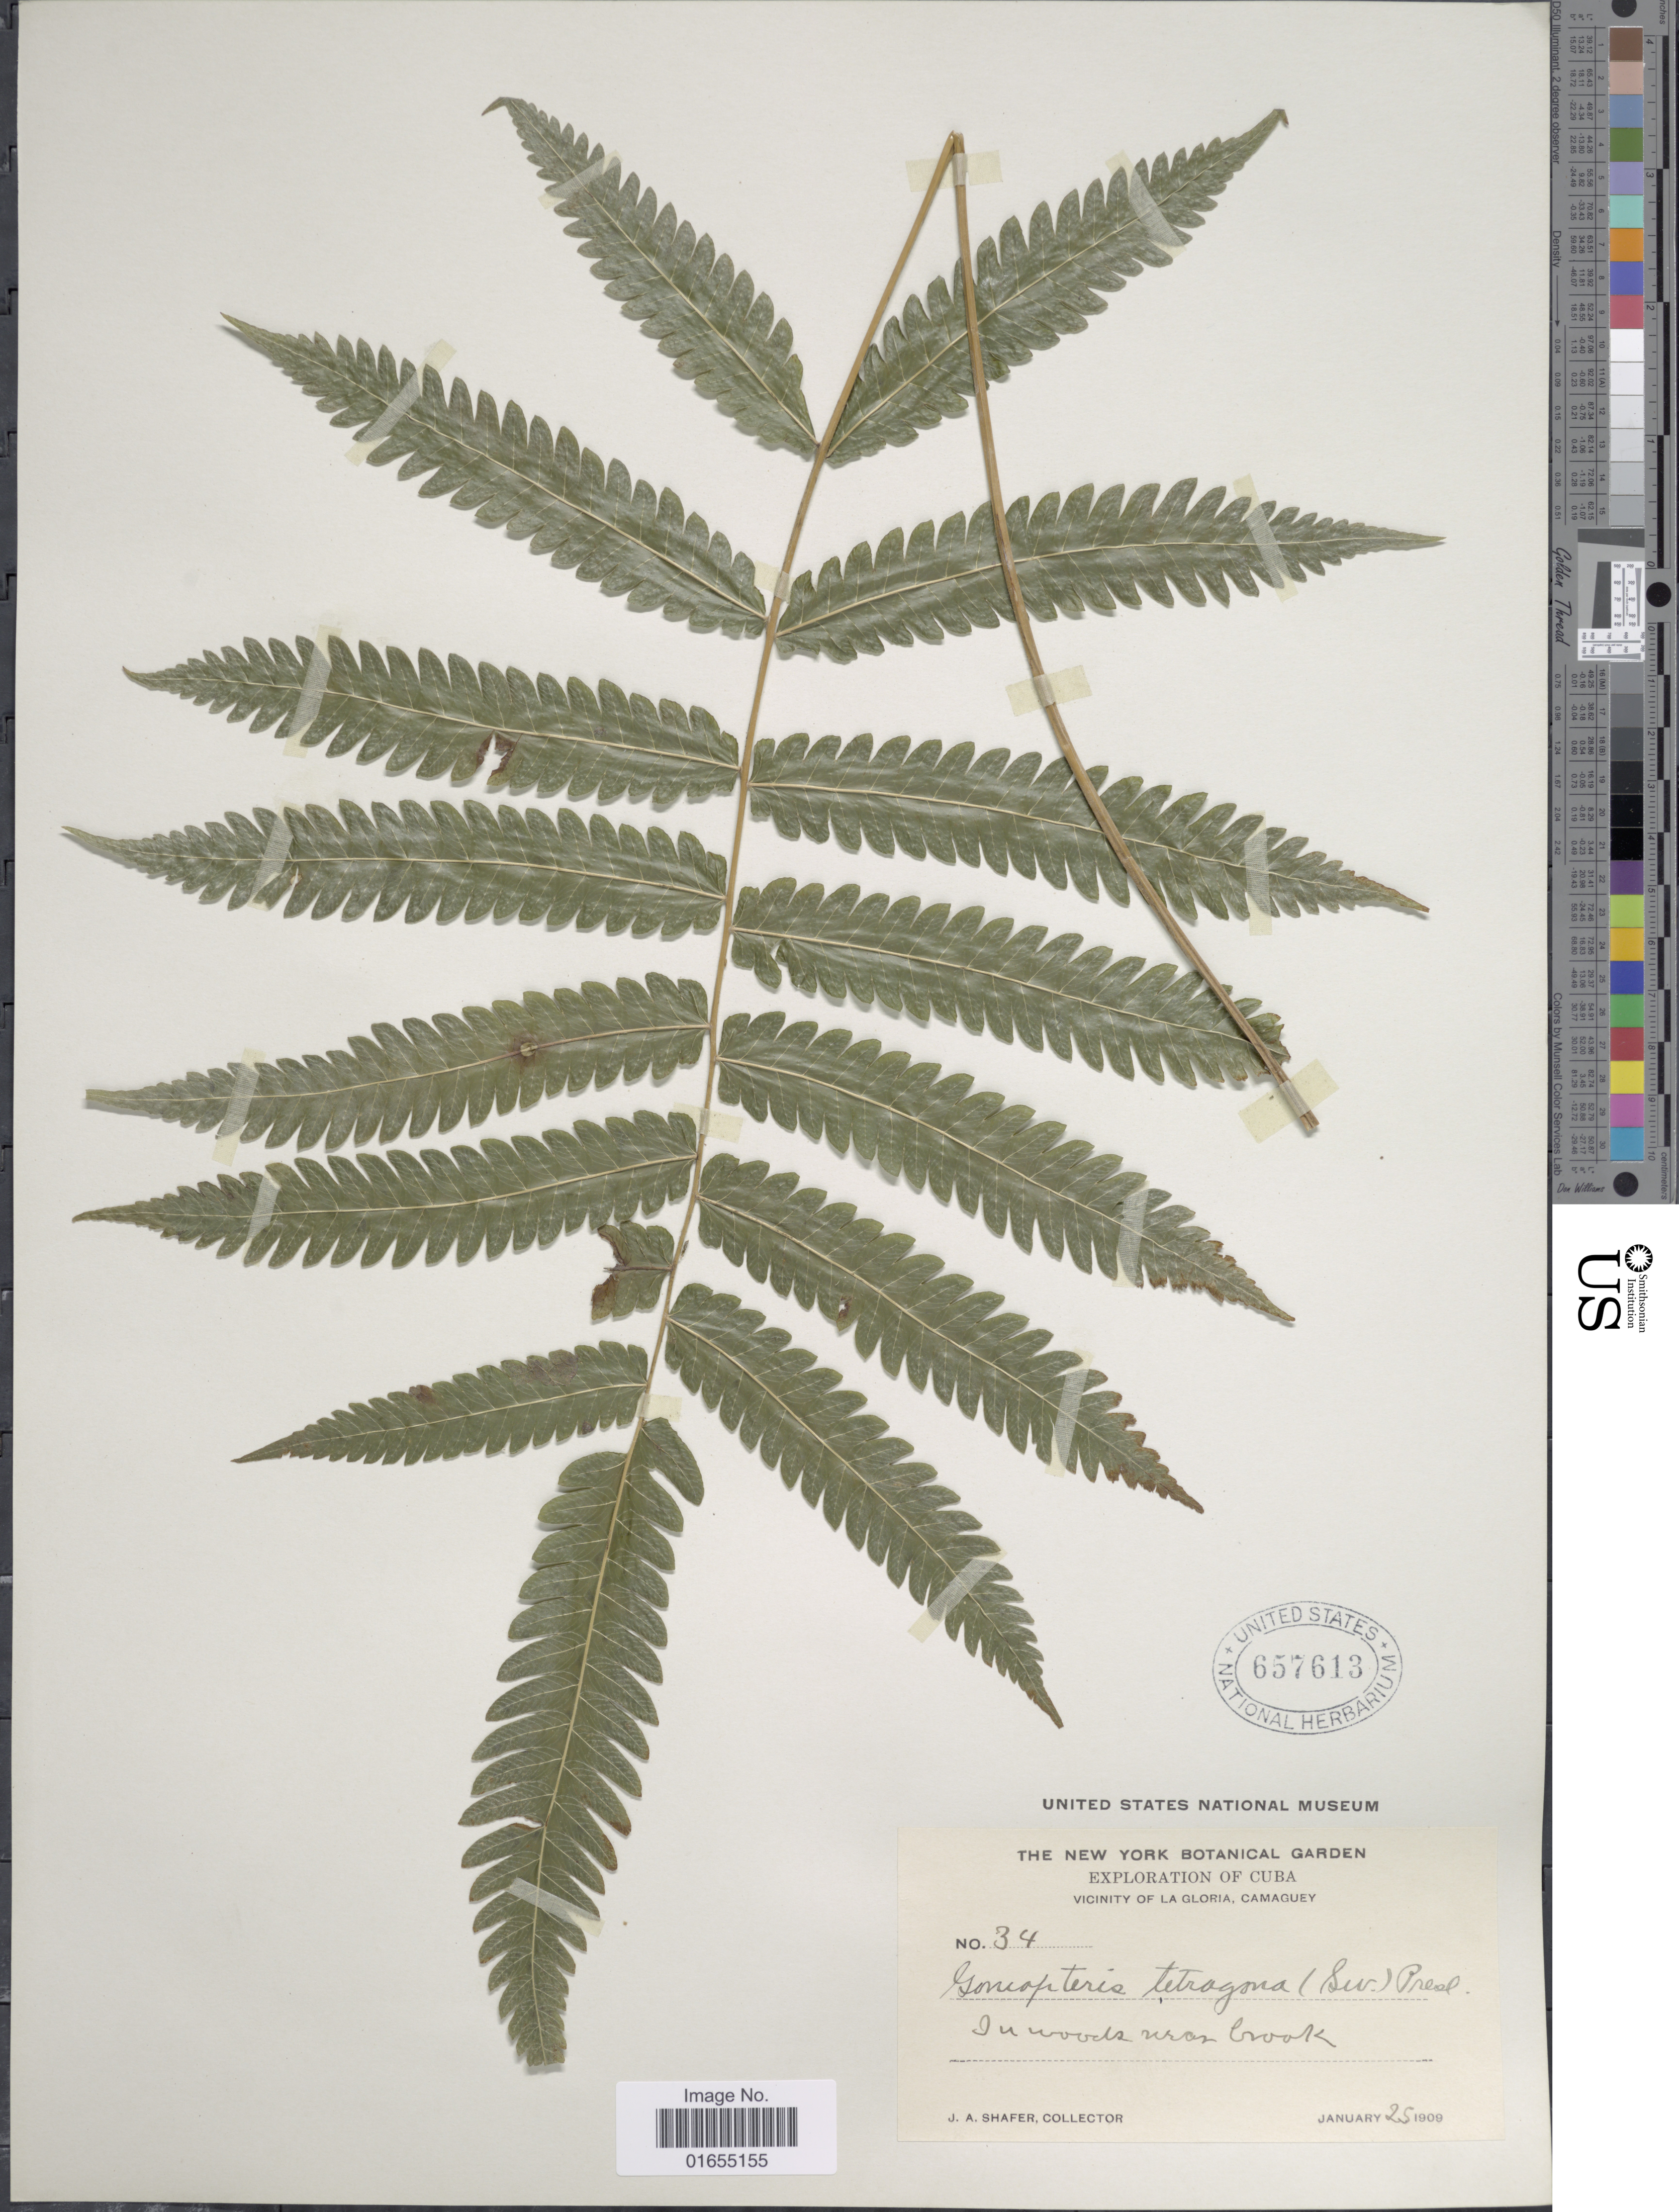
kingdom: Plantae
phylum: Tracheophyta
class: Polypodiopsida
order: Polypodiales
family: Thelypteridaceae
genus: Goniopteris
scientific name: Goniopteris subtetragona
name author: (Link) Vareschi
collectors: J. A. Shafer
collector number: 34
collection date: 1909-01-25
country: Cuba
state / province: Camagüey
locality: Vicinity of La Gloria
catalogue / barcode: US 657613